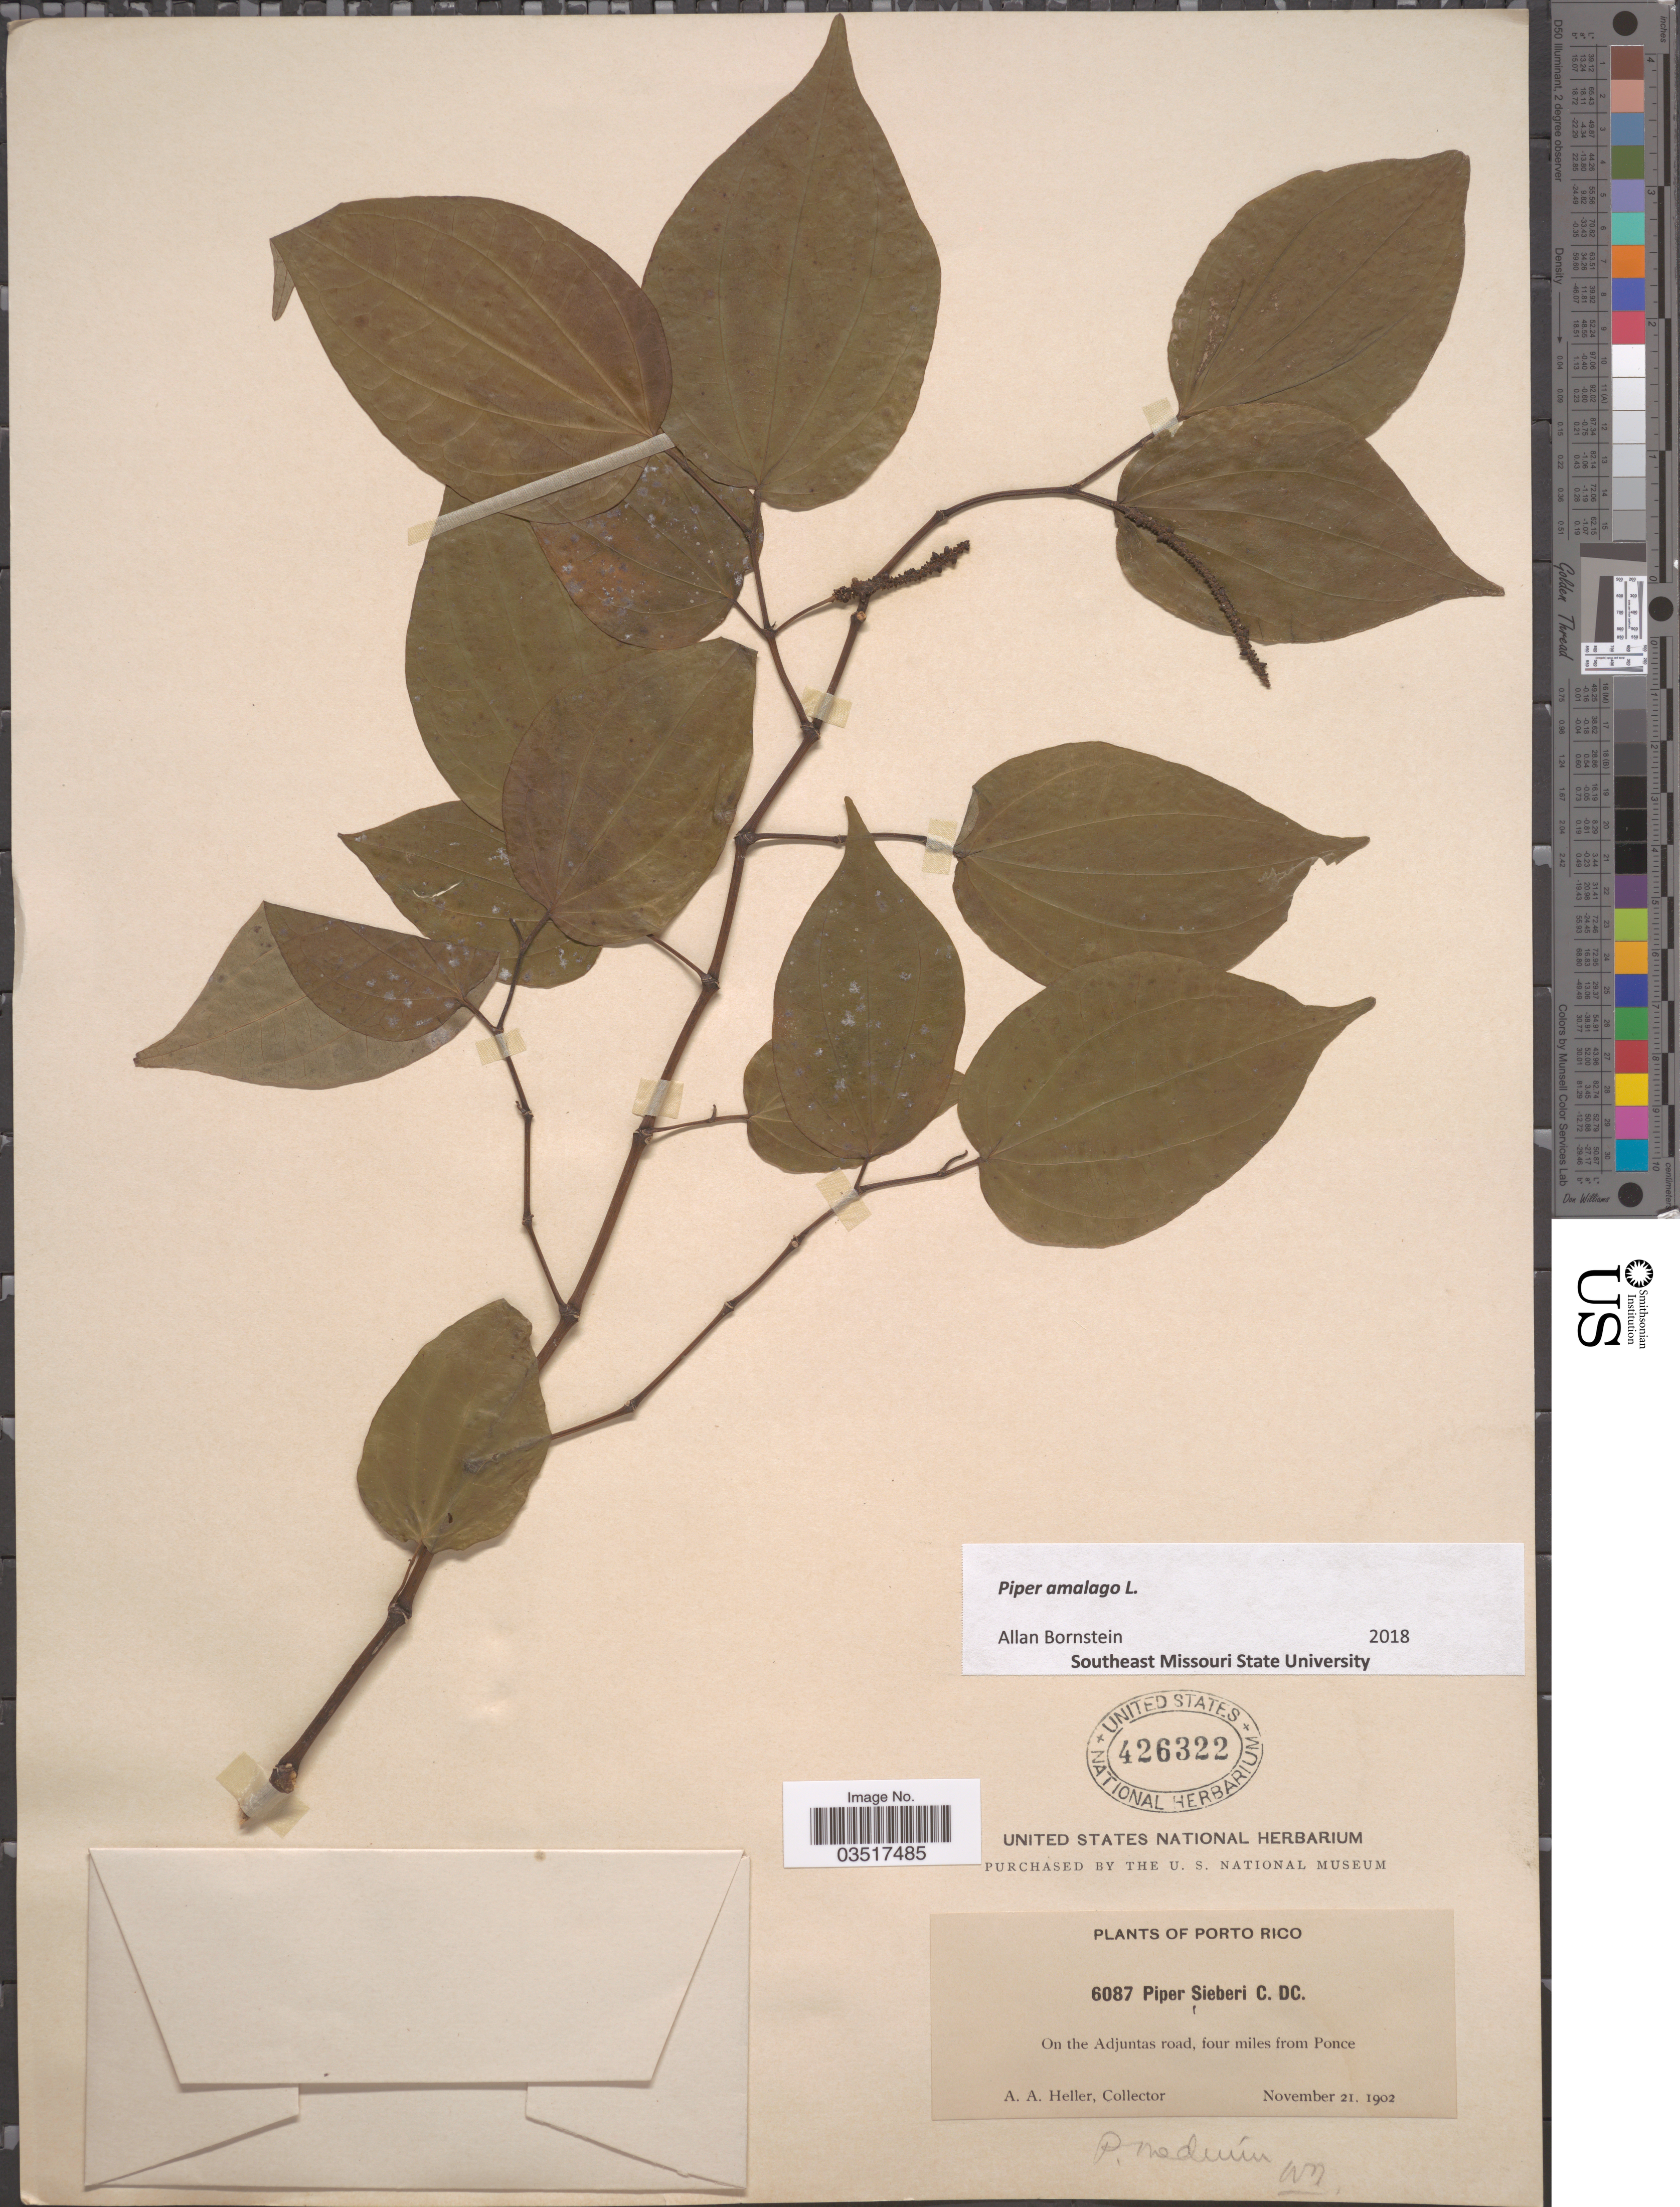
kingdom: Plantae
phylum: Tracheophyta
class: Magnoliopsida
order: Piperales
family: Piperaceae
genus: Piper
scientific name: Piper amalago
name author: L.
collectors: A. A. Heller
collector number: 6087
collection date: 1902-11-21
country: Puerto Rico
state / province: Ponce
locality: Porto Rico. On the Adjuntas road, four miles from Ponce.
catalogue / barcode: US 426322